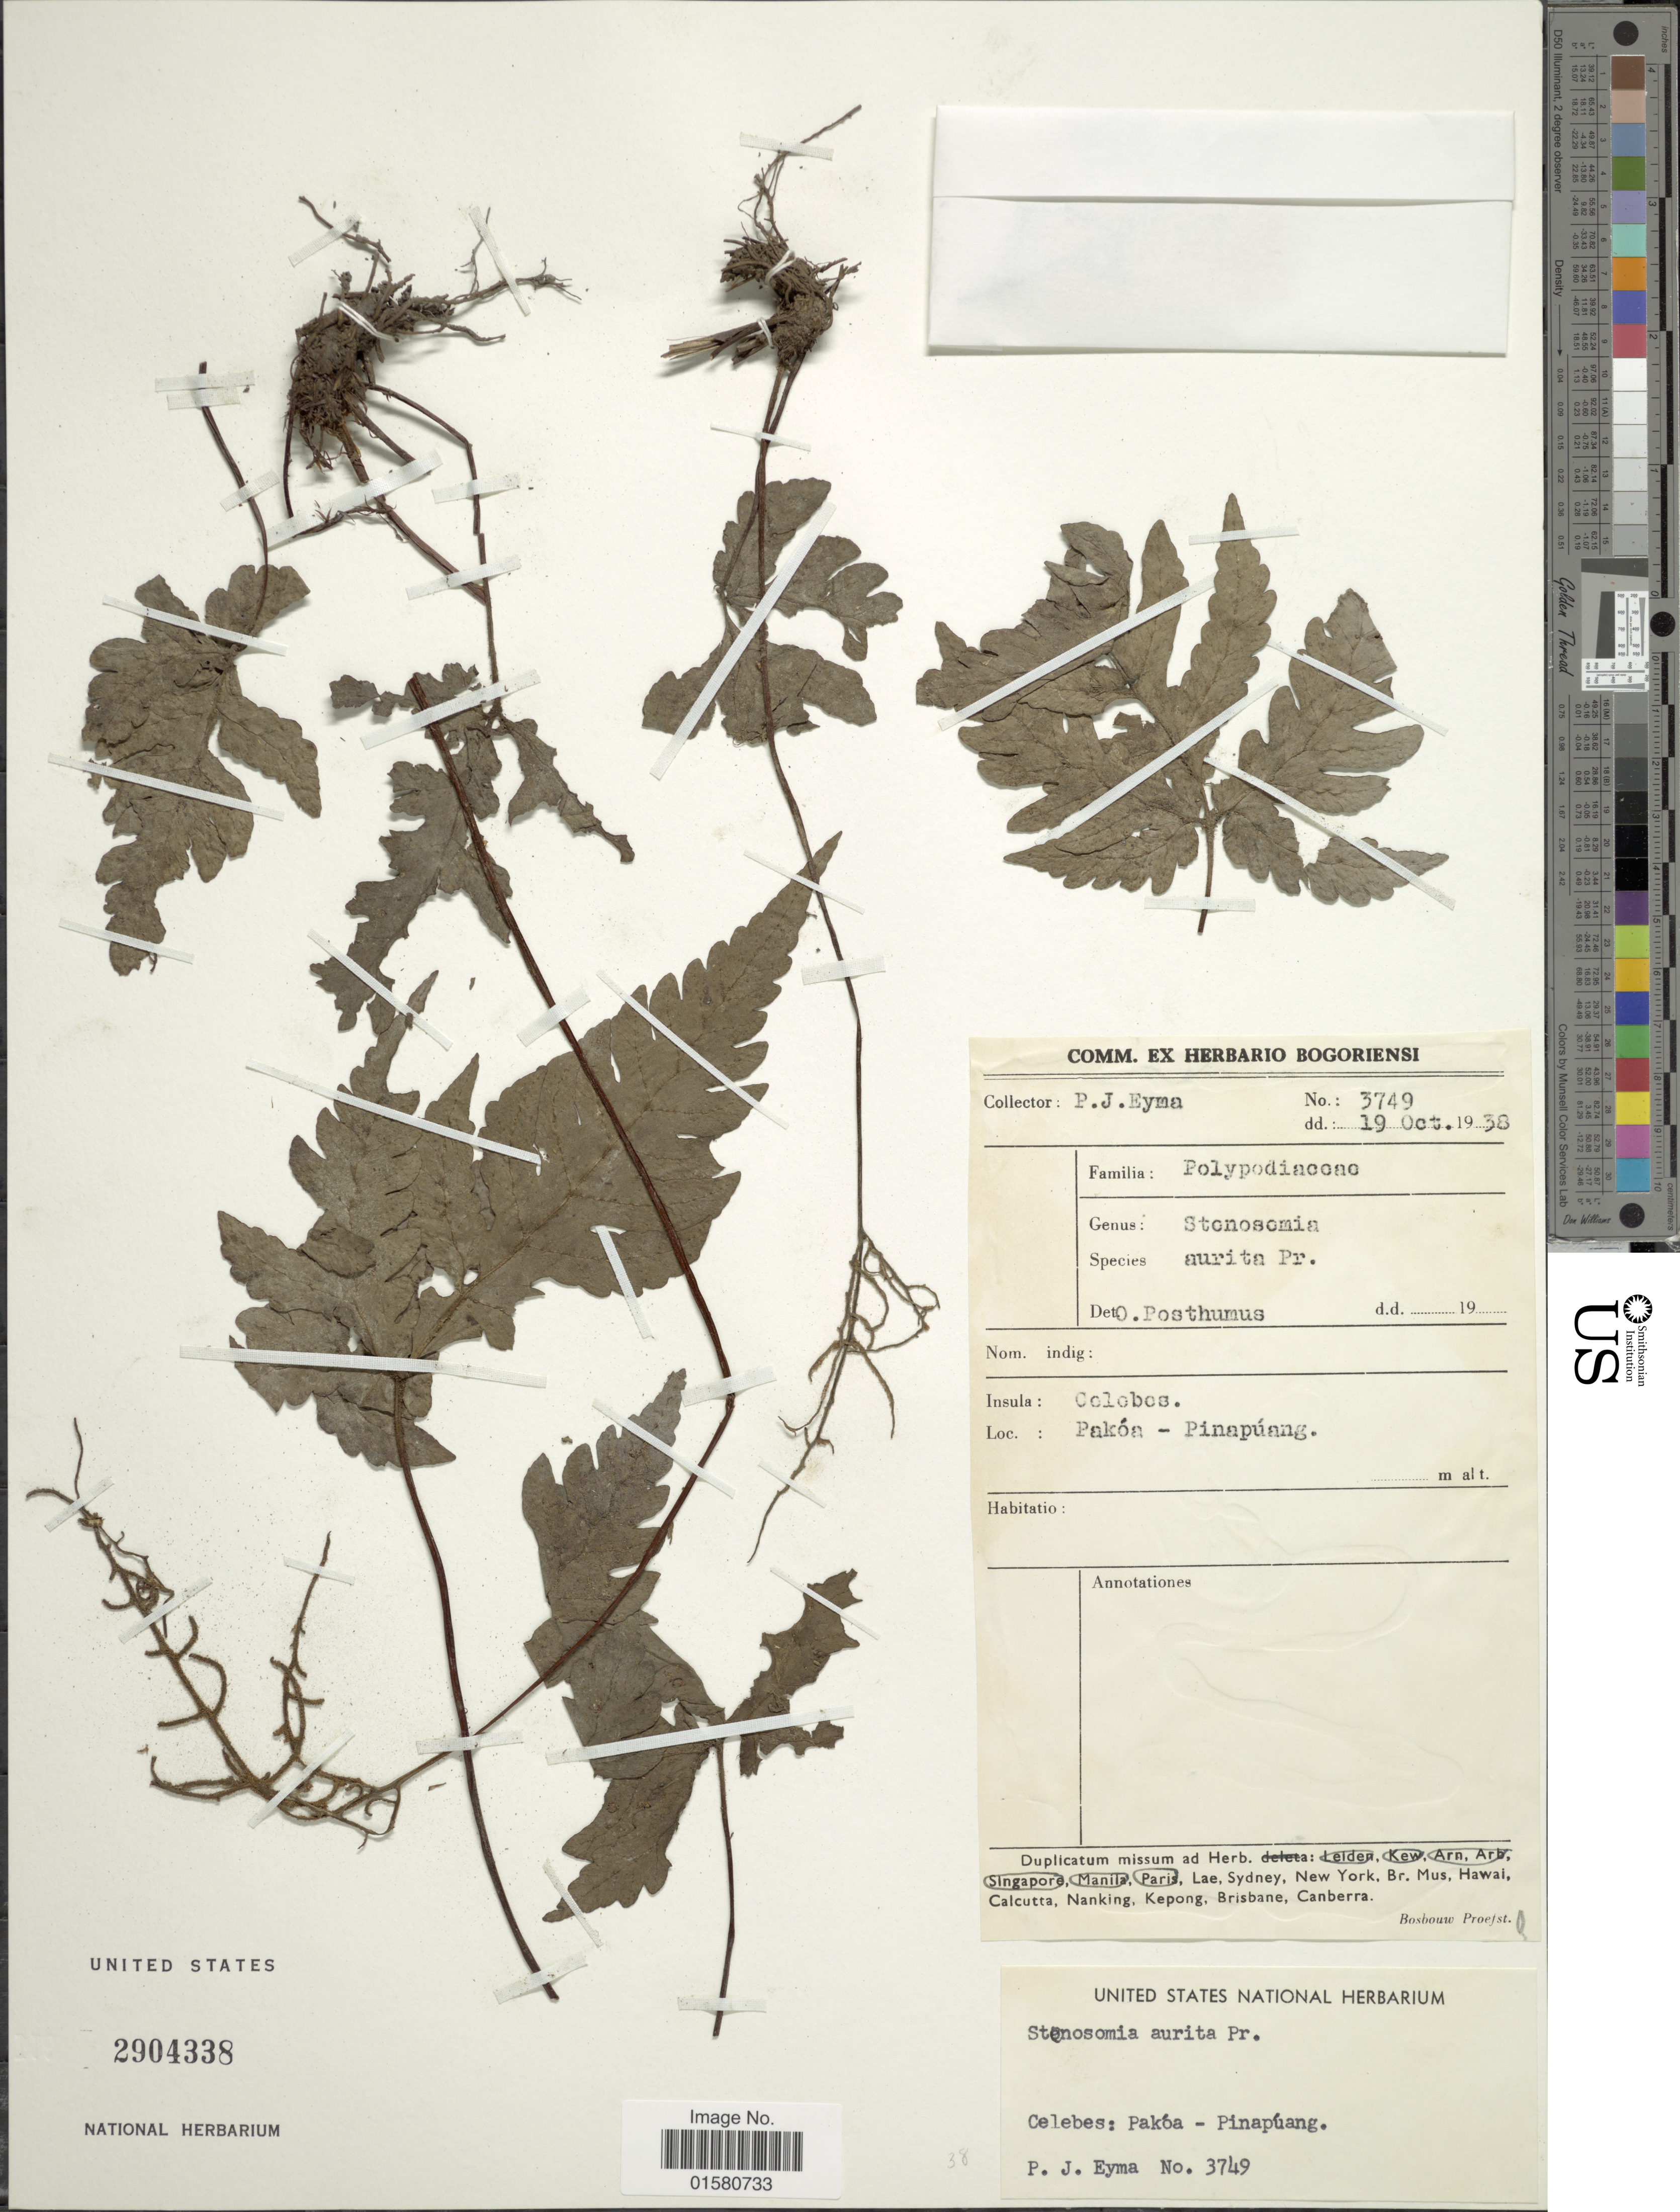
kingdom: Plantae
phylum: Tracheophyta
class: Polypodiopsida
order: Polypodiales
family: Tectariaceae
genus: Tectaria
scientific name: Tectaria aurita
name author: (Sw.) Chandra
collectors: P. J. Eyma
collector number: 3749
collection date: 1938-10-19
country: Indonesia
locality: Celebes: Pakoa - Pinapuang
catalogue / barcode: US 2904338